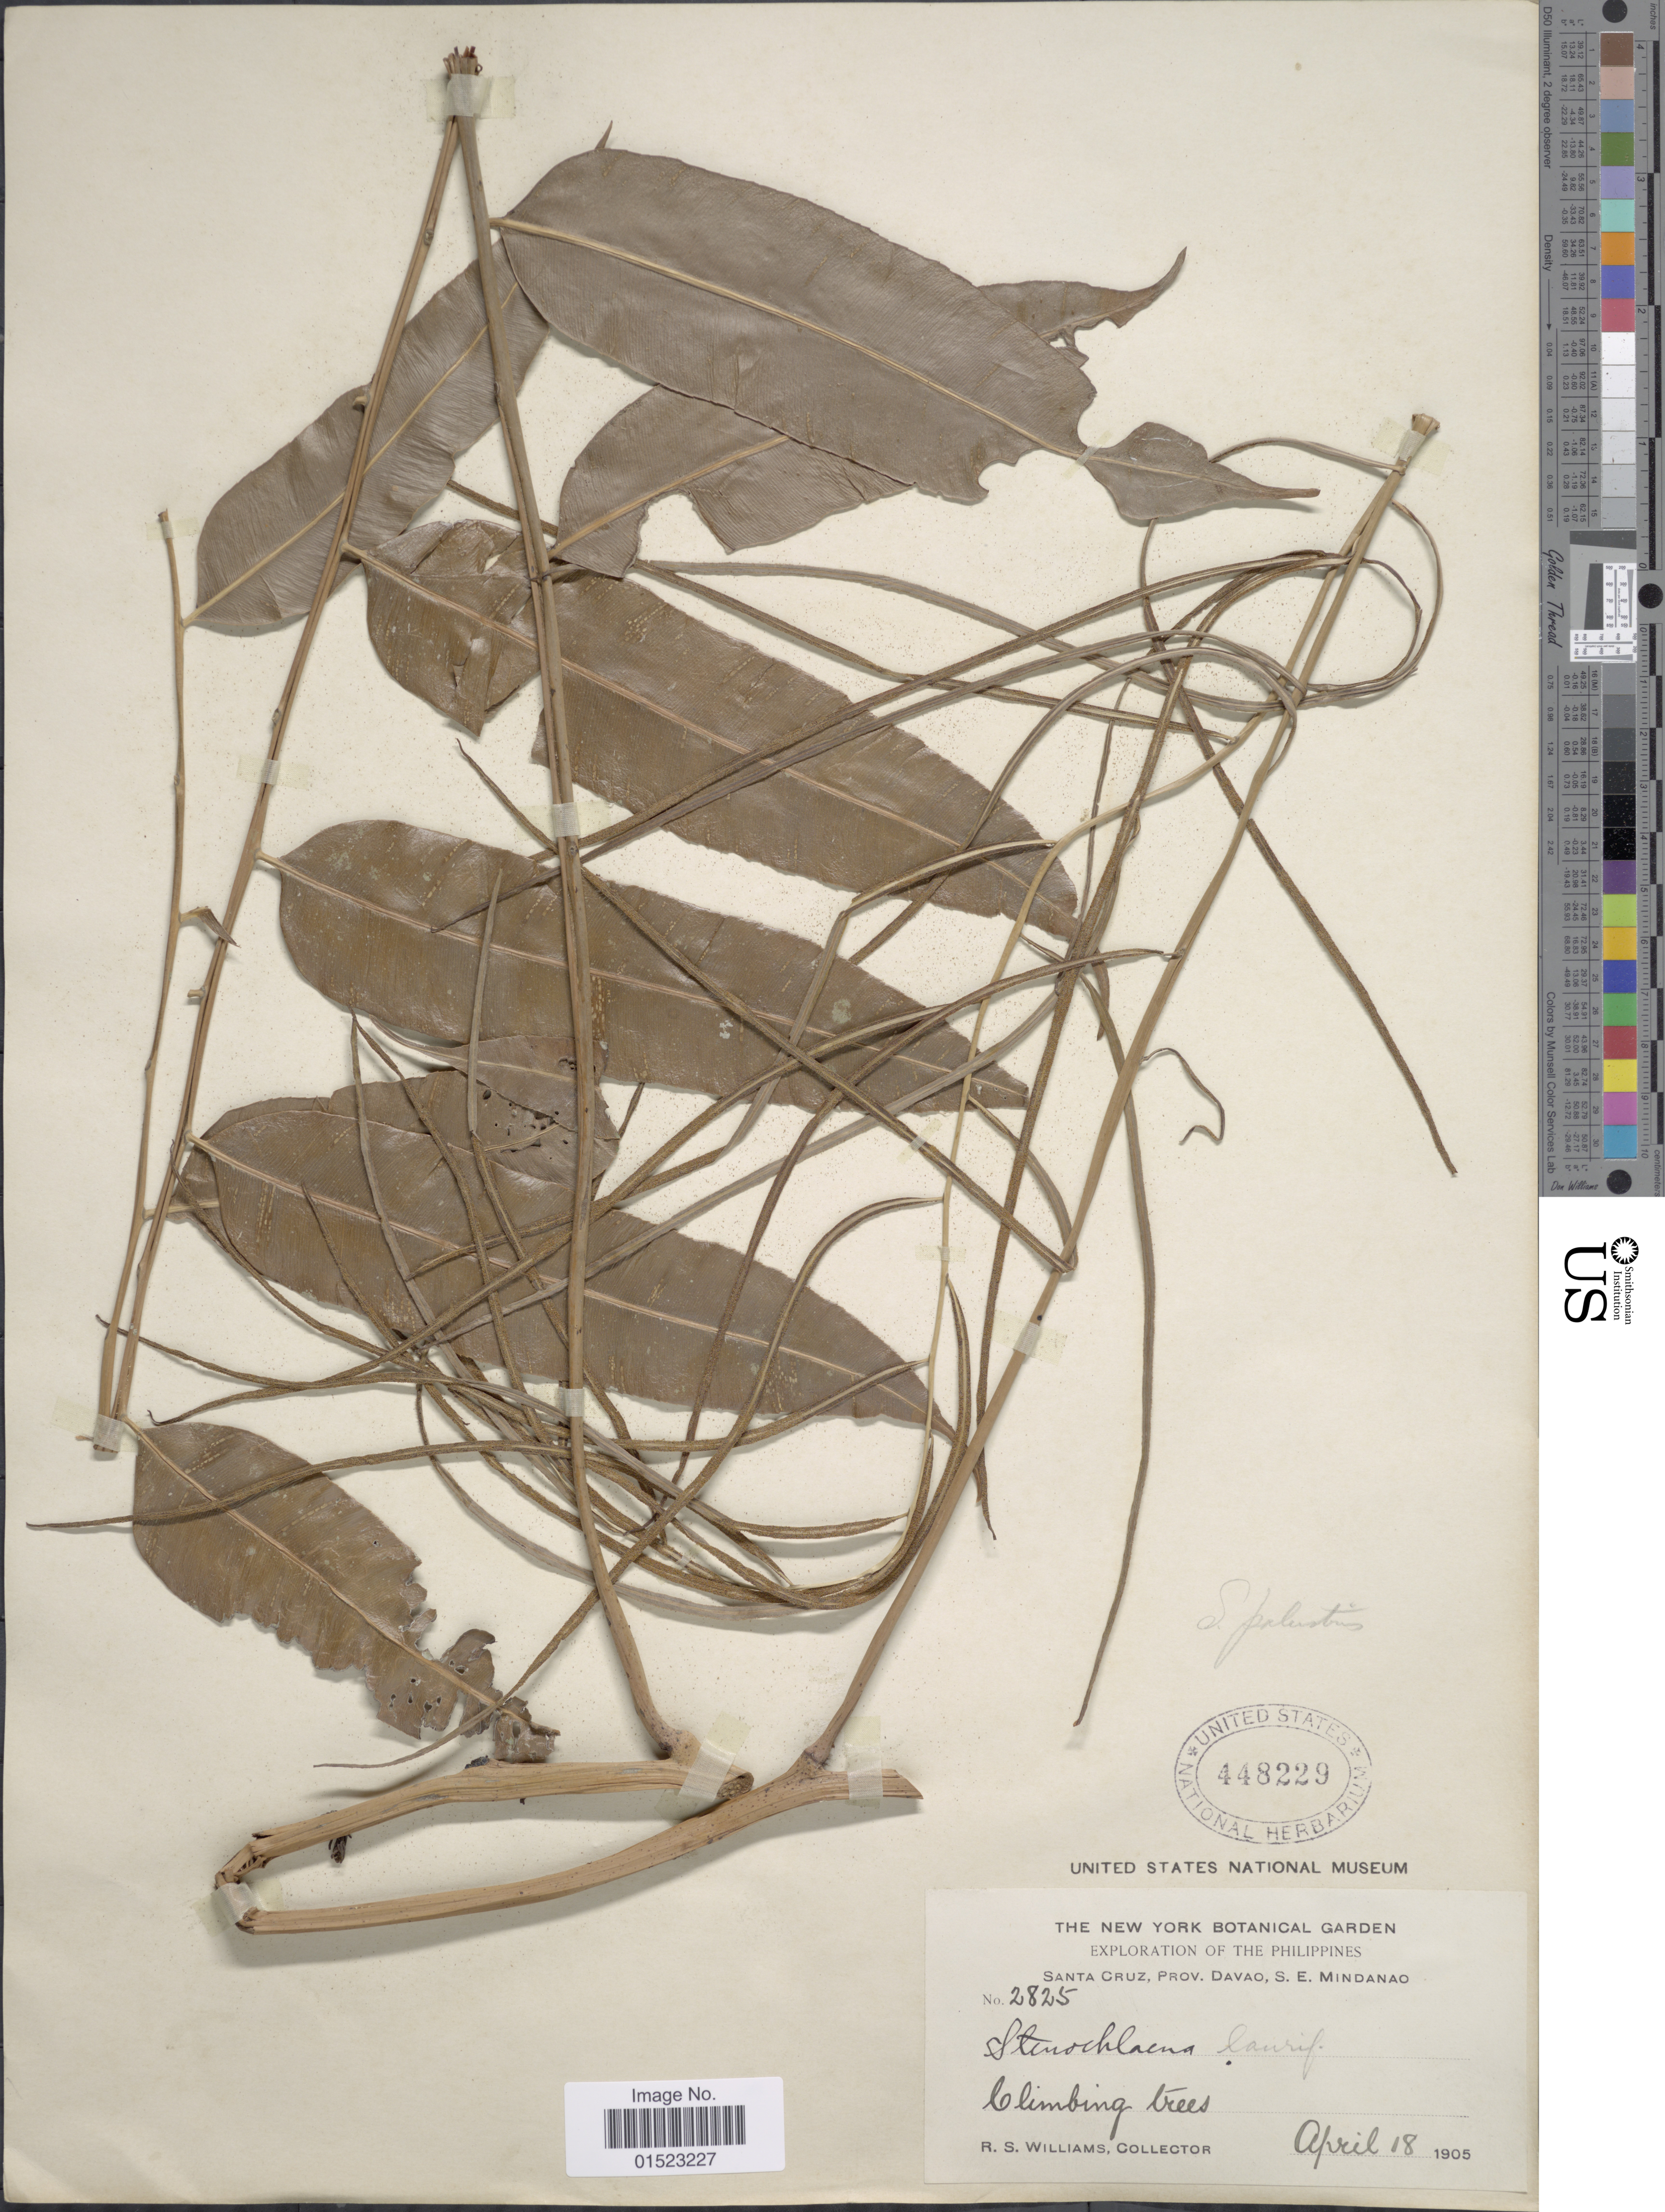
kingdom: Plantae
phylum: Tracheophyta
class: Polypodiopsida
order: Polypodiales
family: Blechnaceae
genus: Stenochlaena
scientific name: Stenochlaena palustris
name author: (Burm. f.) Bedd.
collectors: R. S. Williams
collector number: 2825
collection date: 1905-04-18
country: Philippines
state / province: Davao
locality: Santa Cruz, Mindanao, Exploration of the Philippines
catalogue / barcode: US 448229